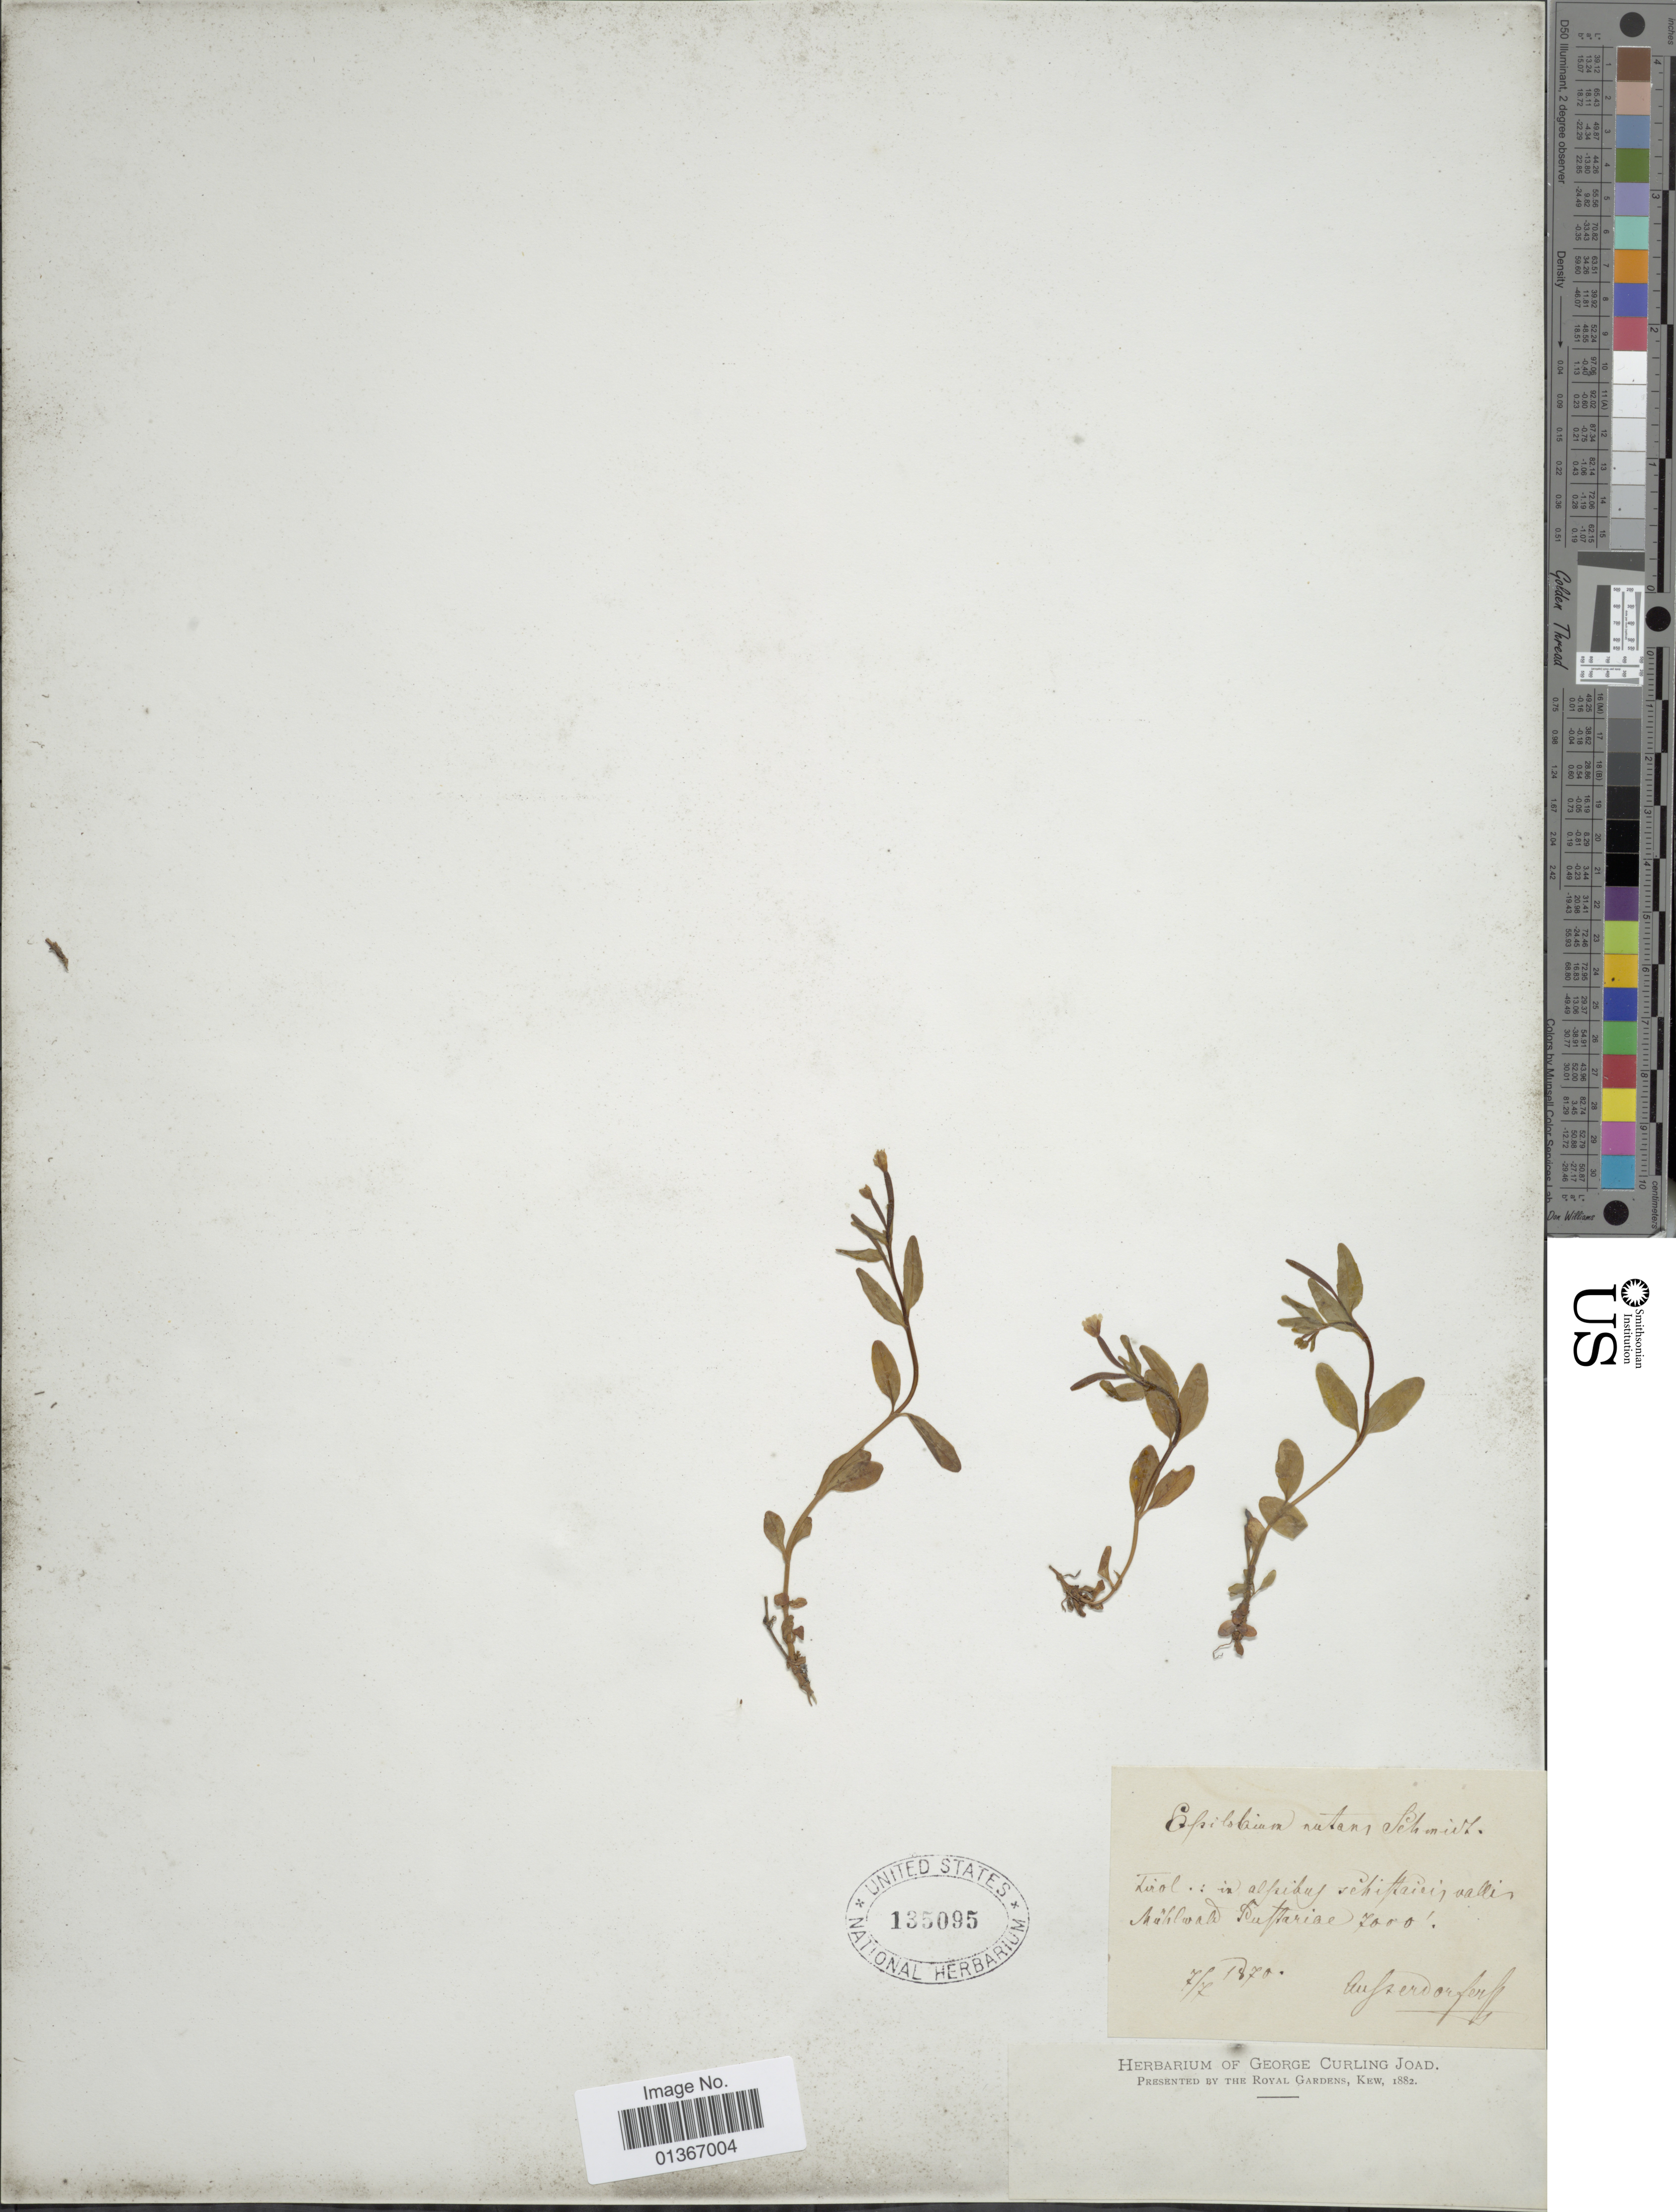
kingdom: Plantae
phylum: Tracheophyta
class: Magnoliopsida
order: Myrtales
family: Onagraceae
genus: Epilobium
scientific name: Epilobium nutans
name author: F.W. Schmidt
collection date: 1870-07-07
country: Austria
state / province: Tirol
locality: In alpibus schiftaieis vallis mühlald Puftariae. [interpreted]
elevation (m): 2134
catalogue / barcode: US 135095